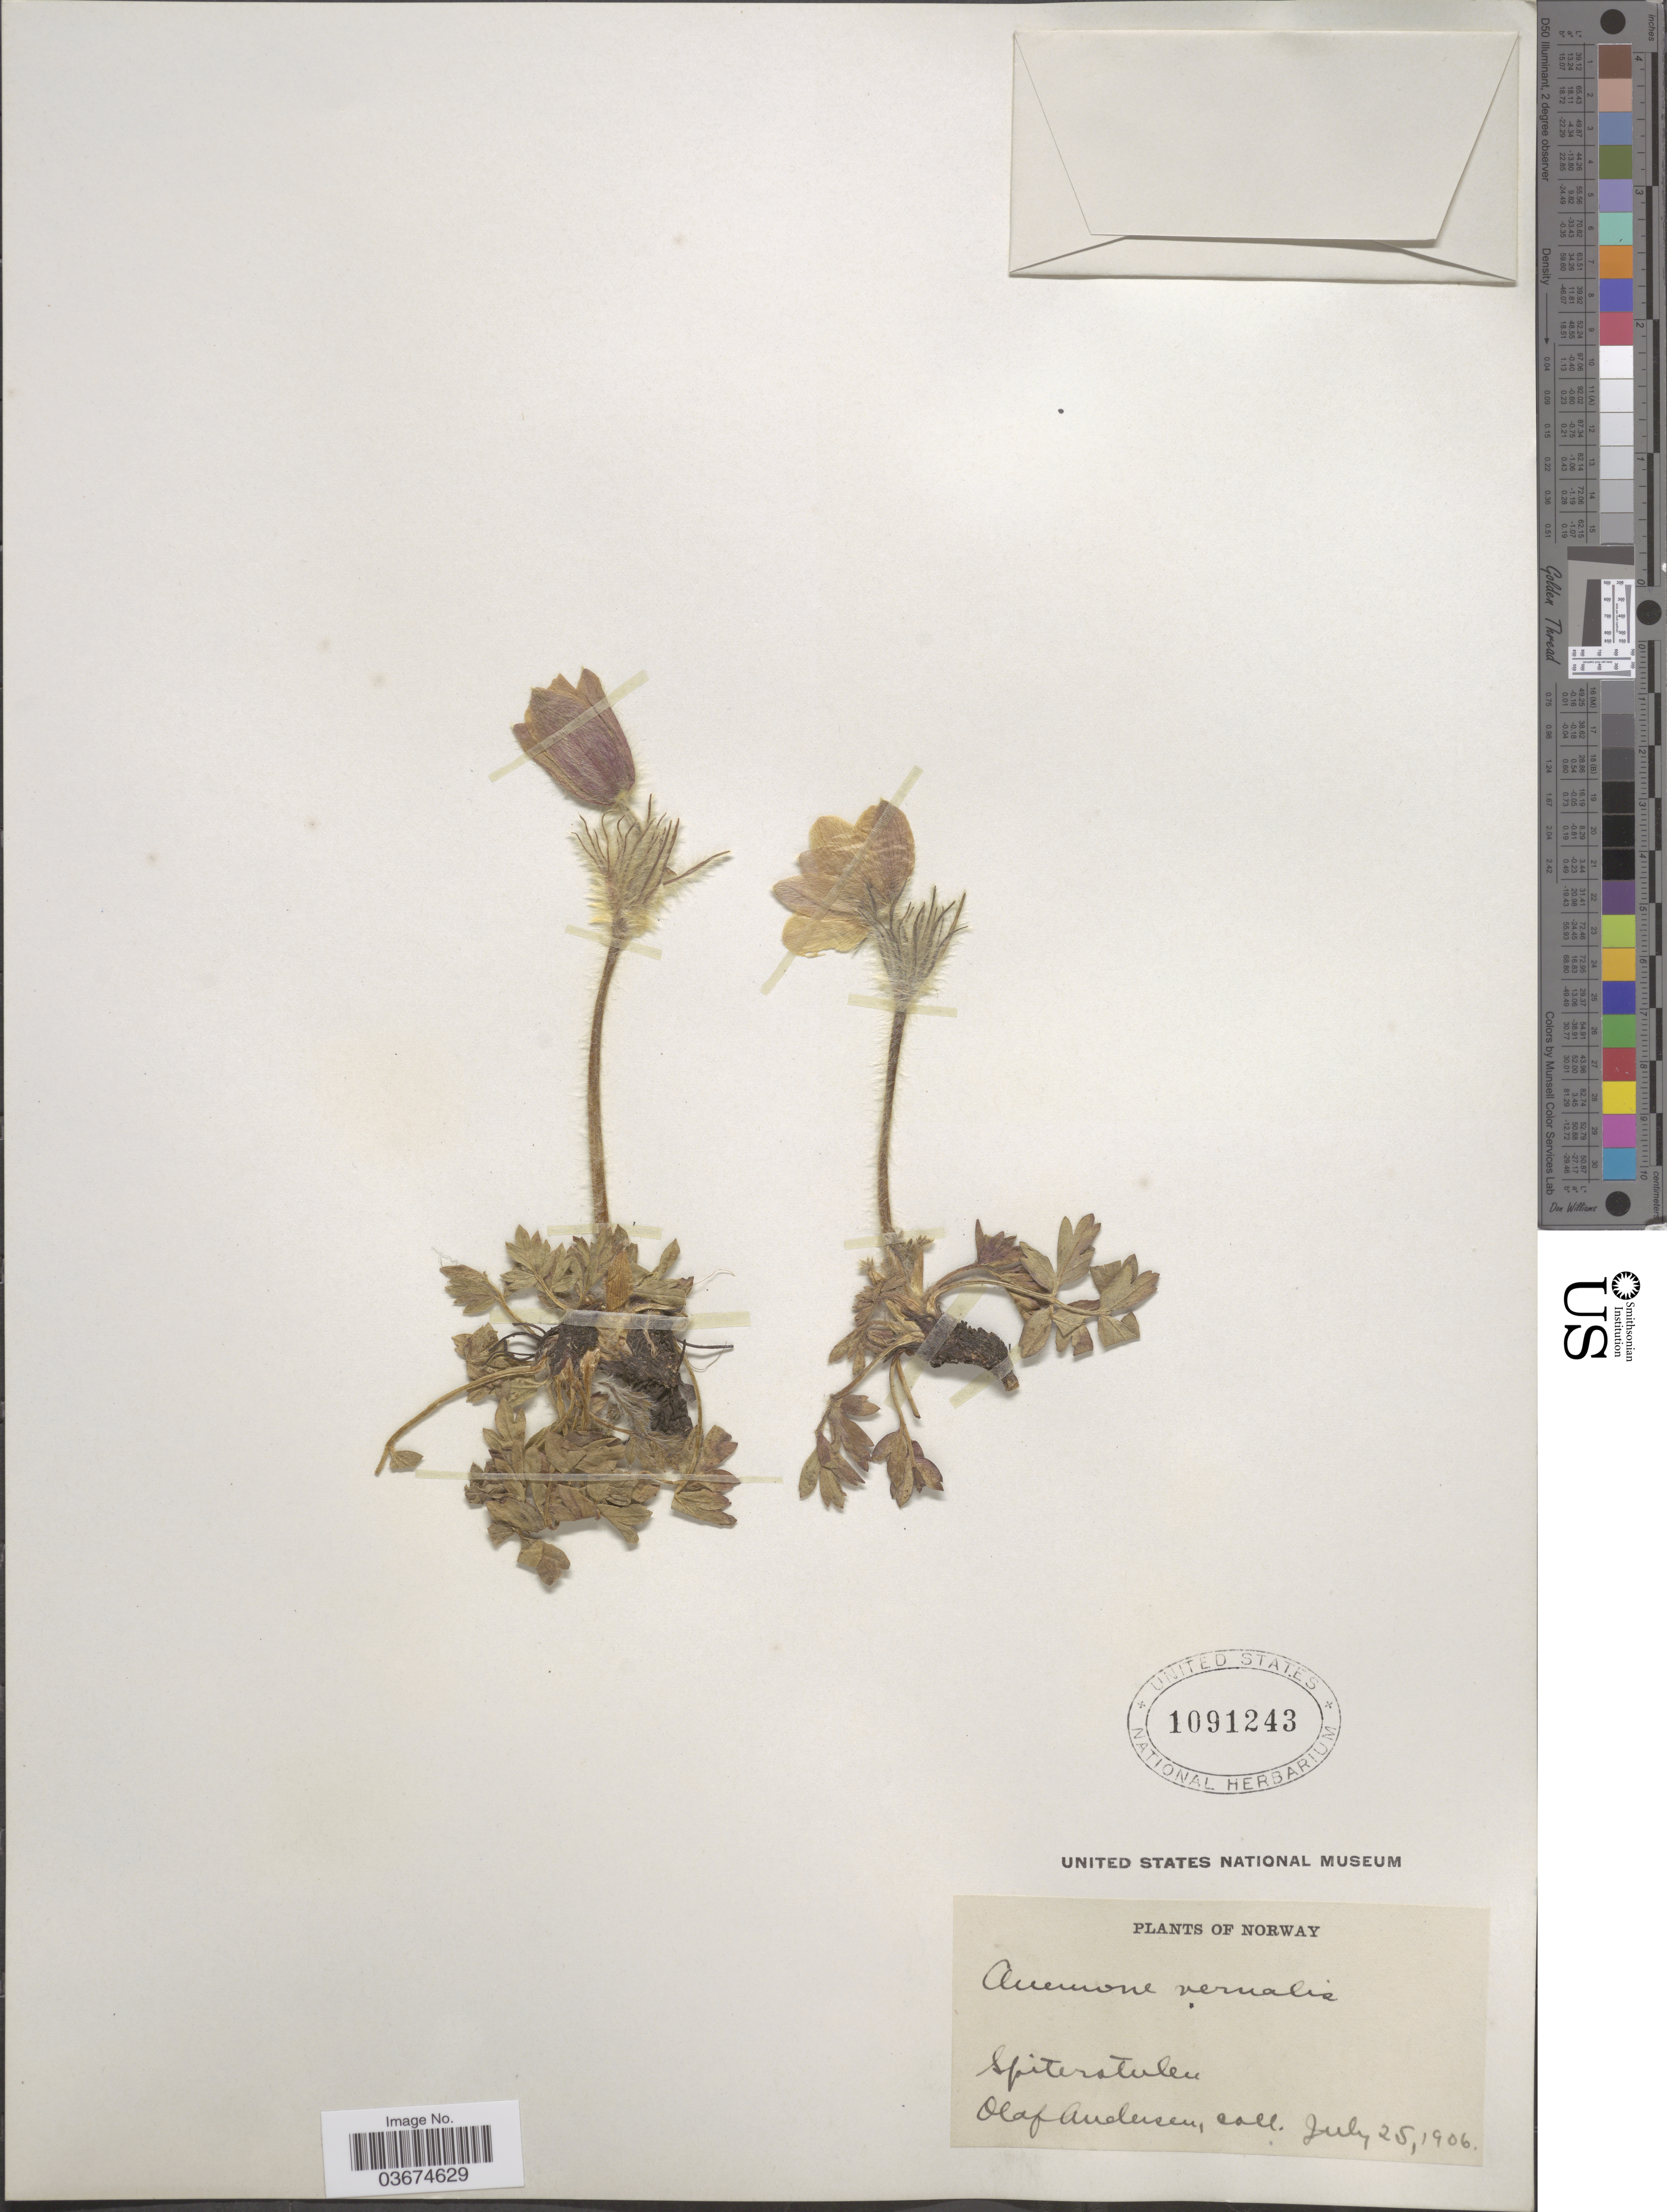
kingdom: Plantae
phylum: Tracheophyta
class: Magnoliopsida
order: Ranunculales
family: Ranunculaceae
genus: Pulsatilla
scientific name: Pulsatilla vernalis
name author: (L.) Mill.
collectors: O. Andersen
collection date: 1906-07-25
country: Norway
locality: Spiterstulen.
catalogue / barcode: US 1091243